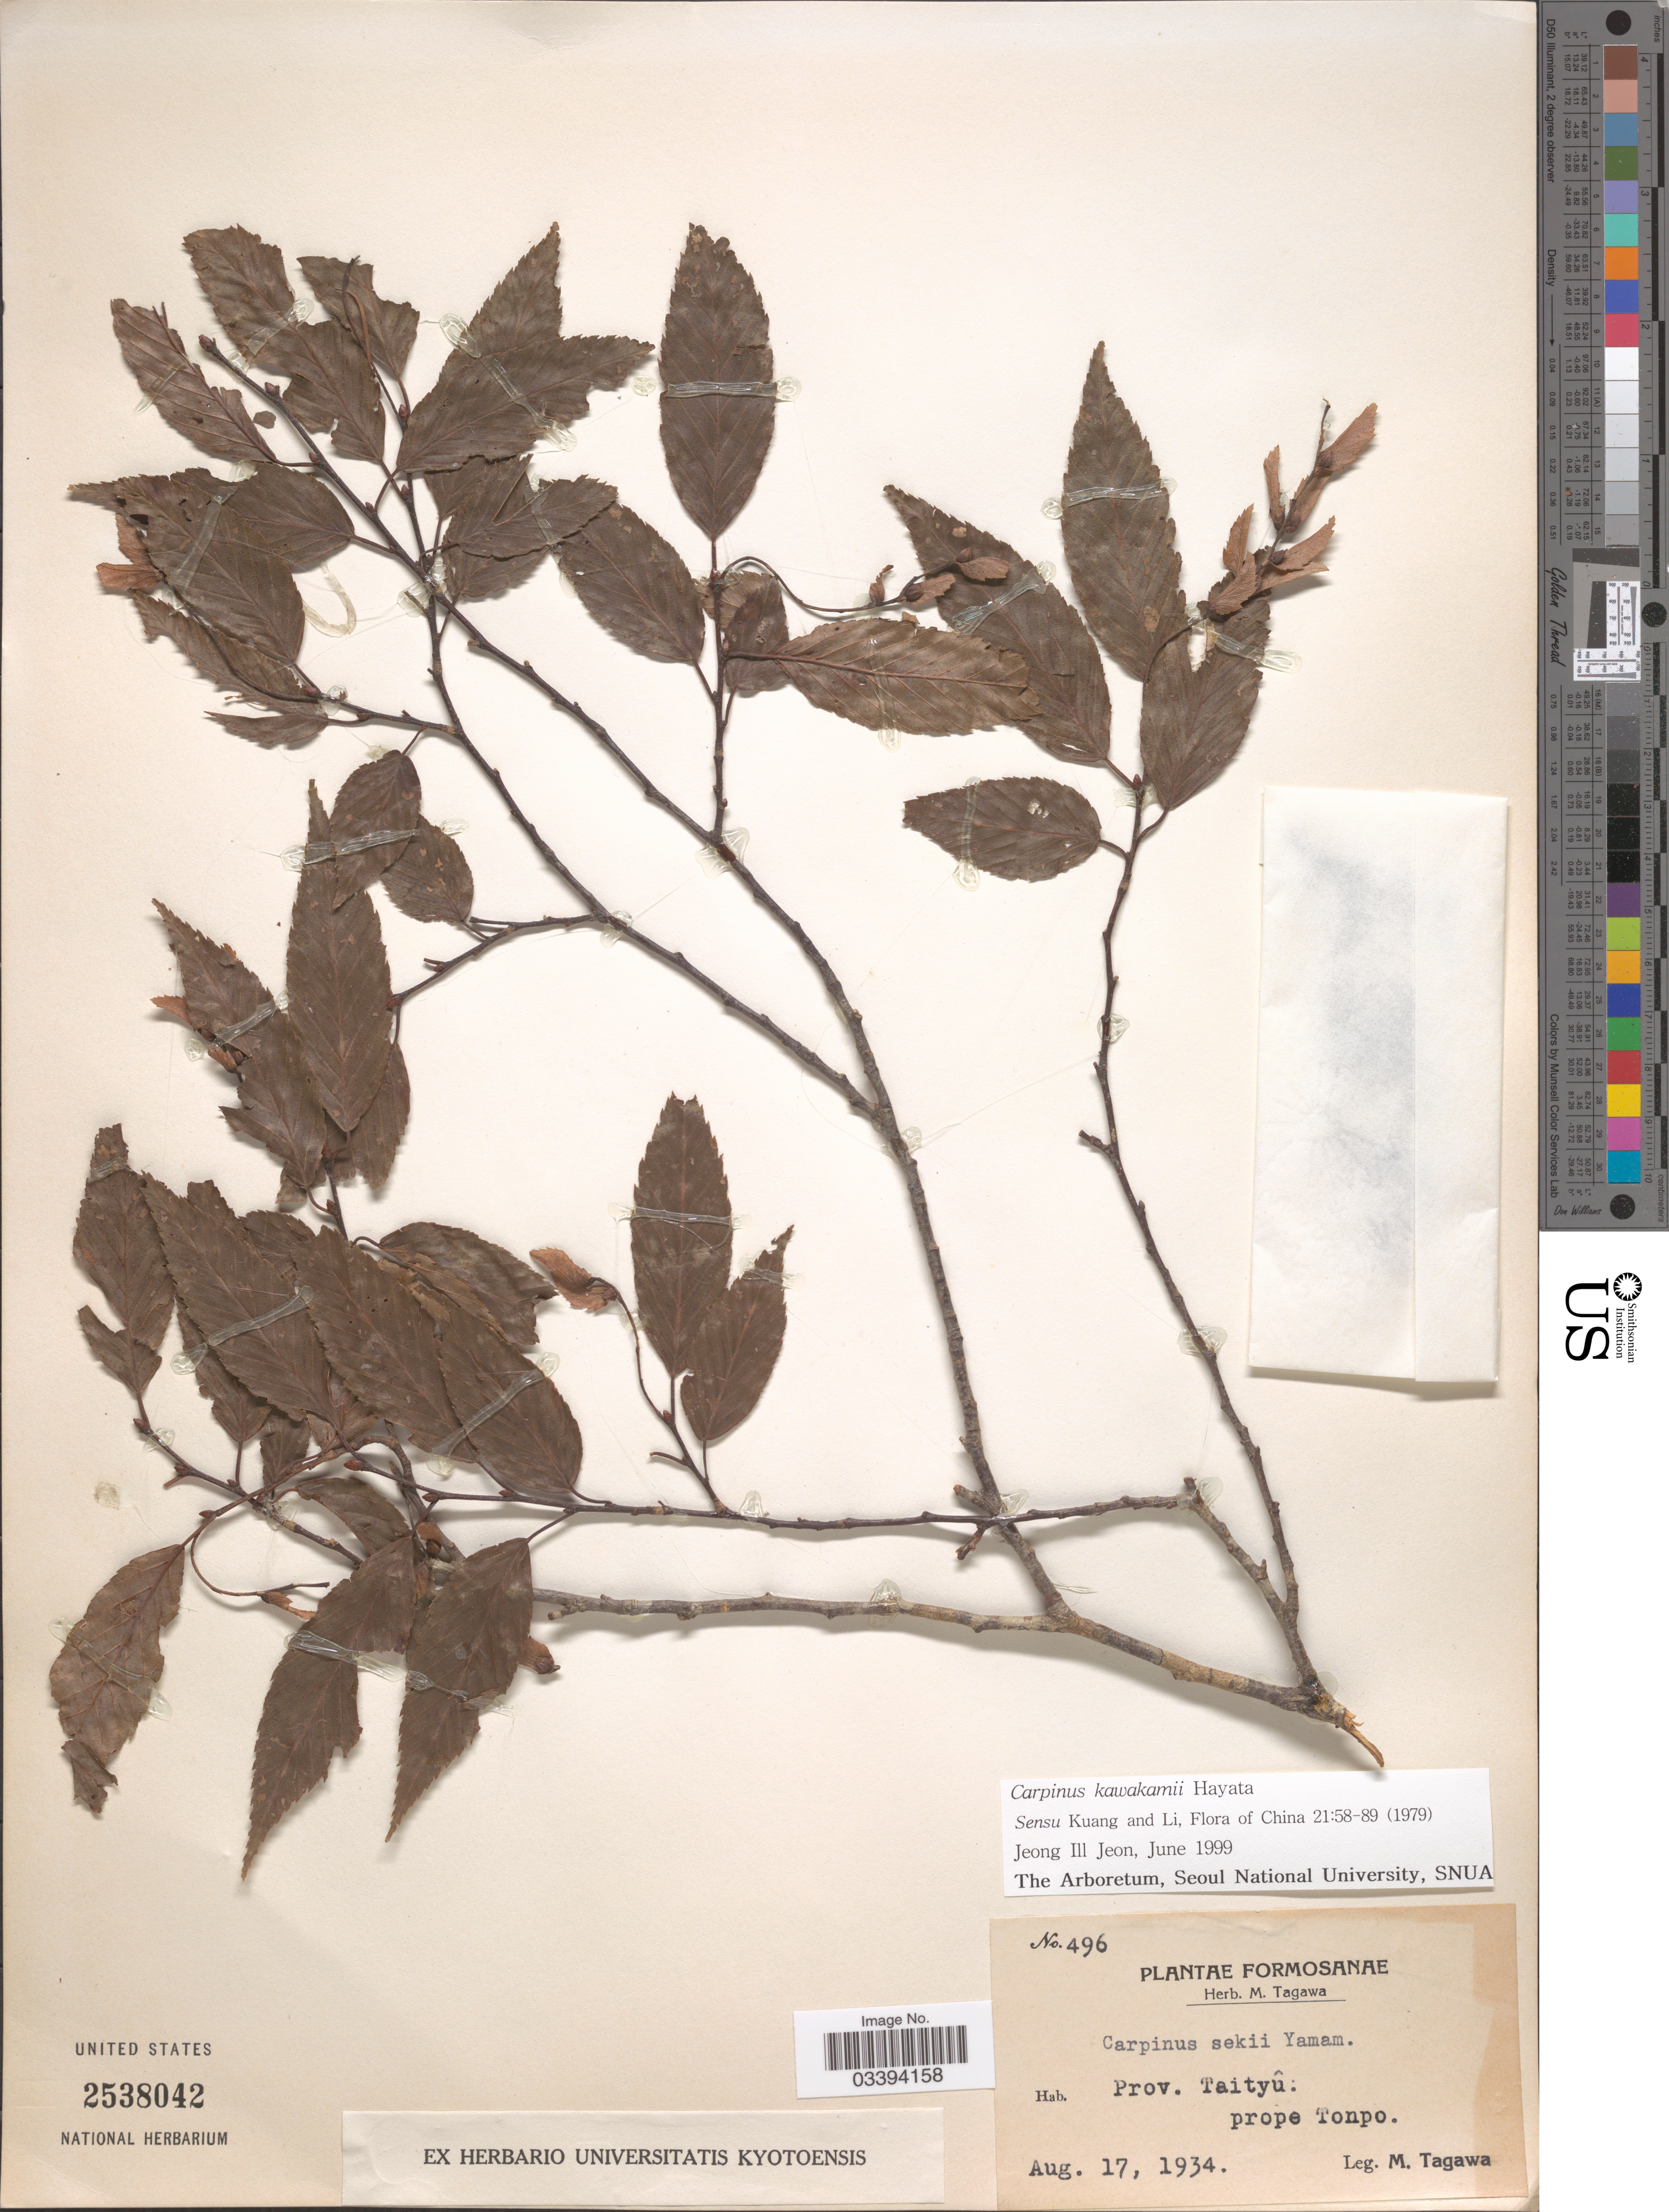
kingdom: Plantae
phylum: Tracheophyta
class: Magnoliopsida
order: Fagales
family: Betulaceae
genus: Carpinus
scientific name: Carpinus kawakamii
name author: Hayata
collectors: M. Tagawa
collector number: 496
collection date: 1934-08-17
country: Taiwan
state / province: Taitung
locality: Prov. Taityû: prope Tonpo.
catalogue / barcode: US 2538042